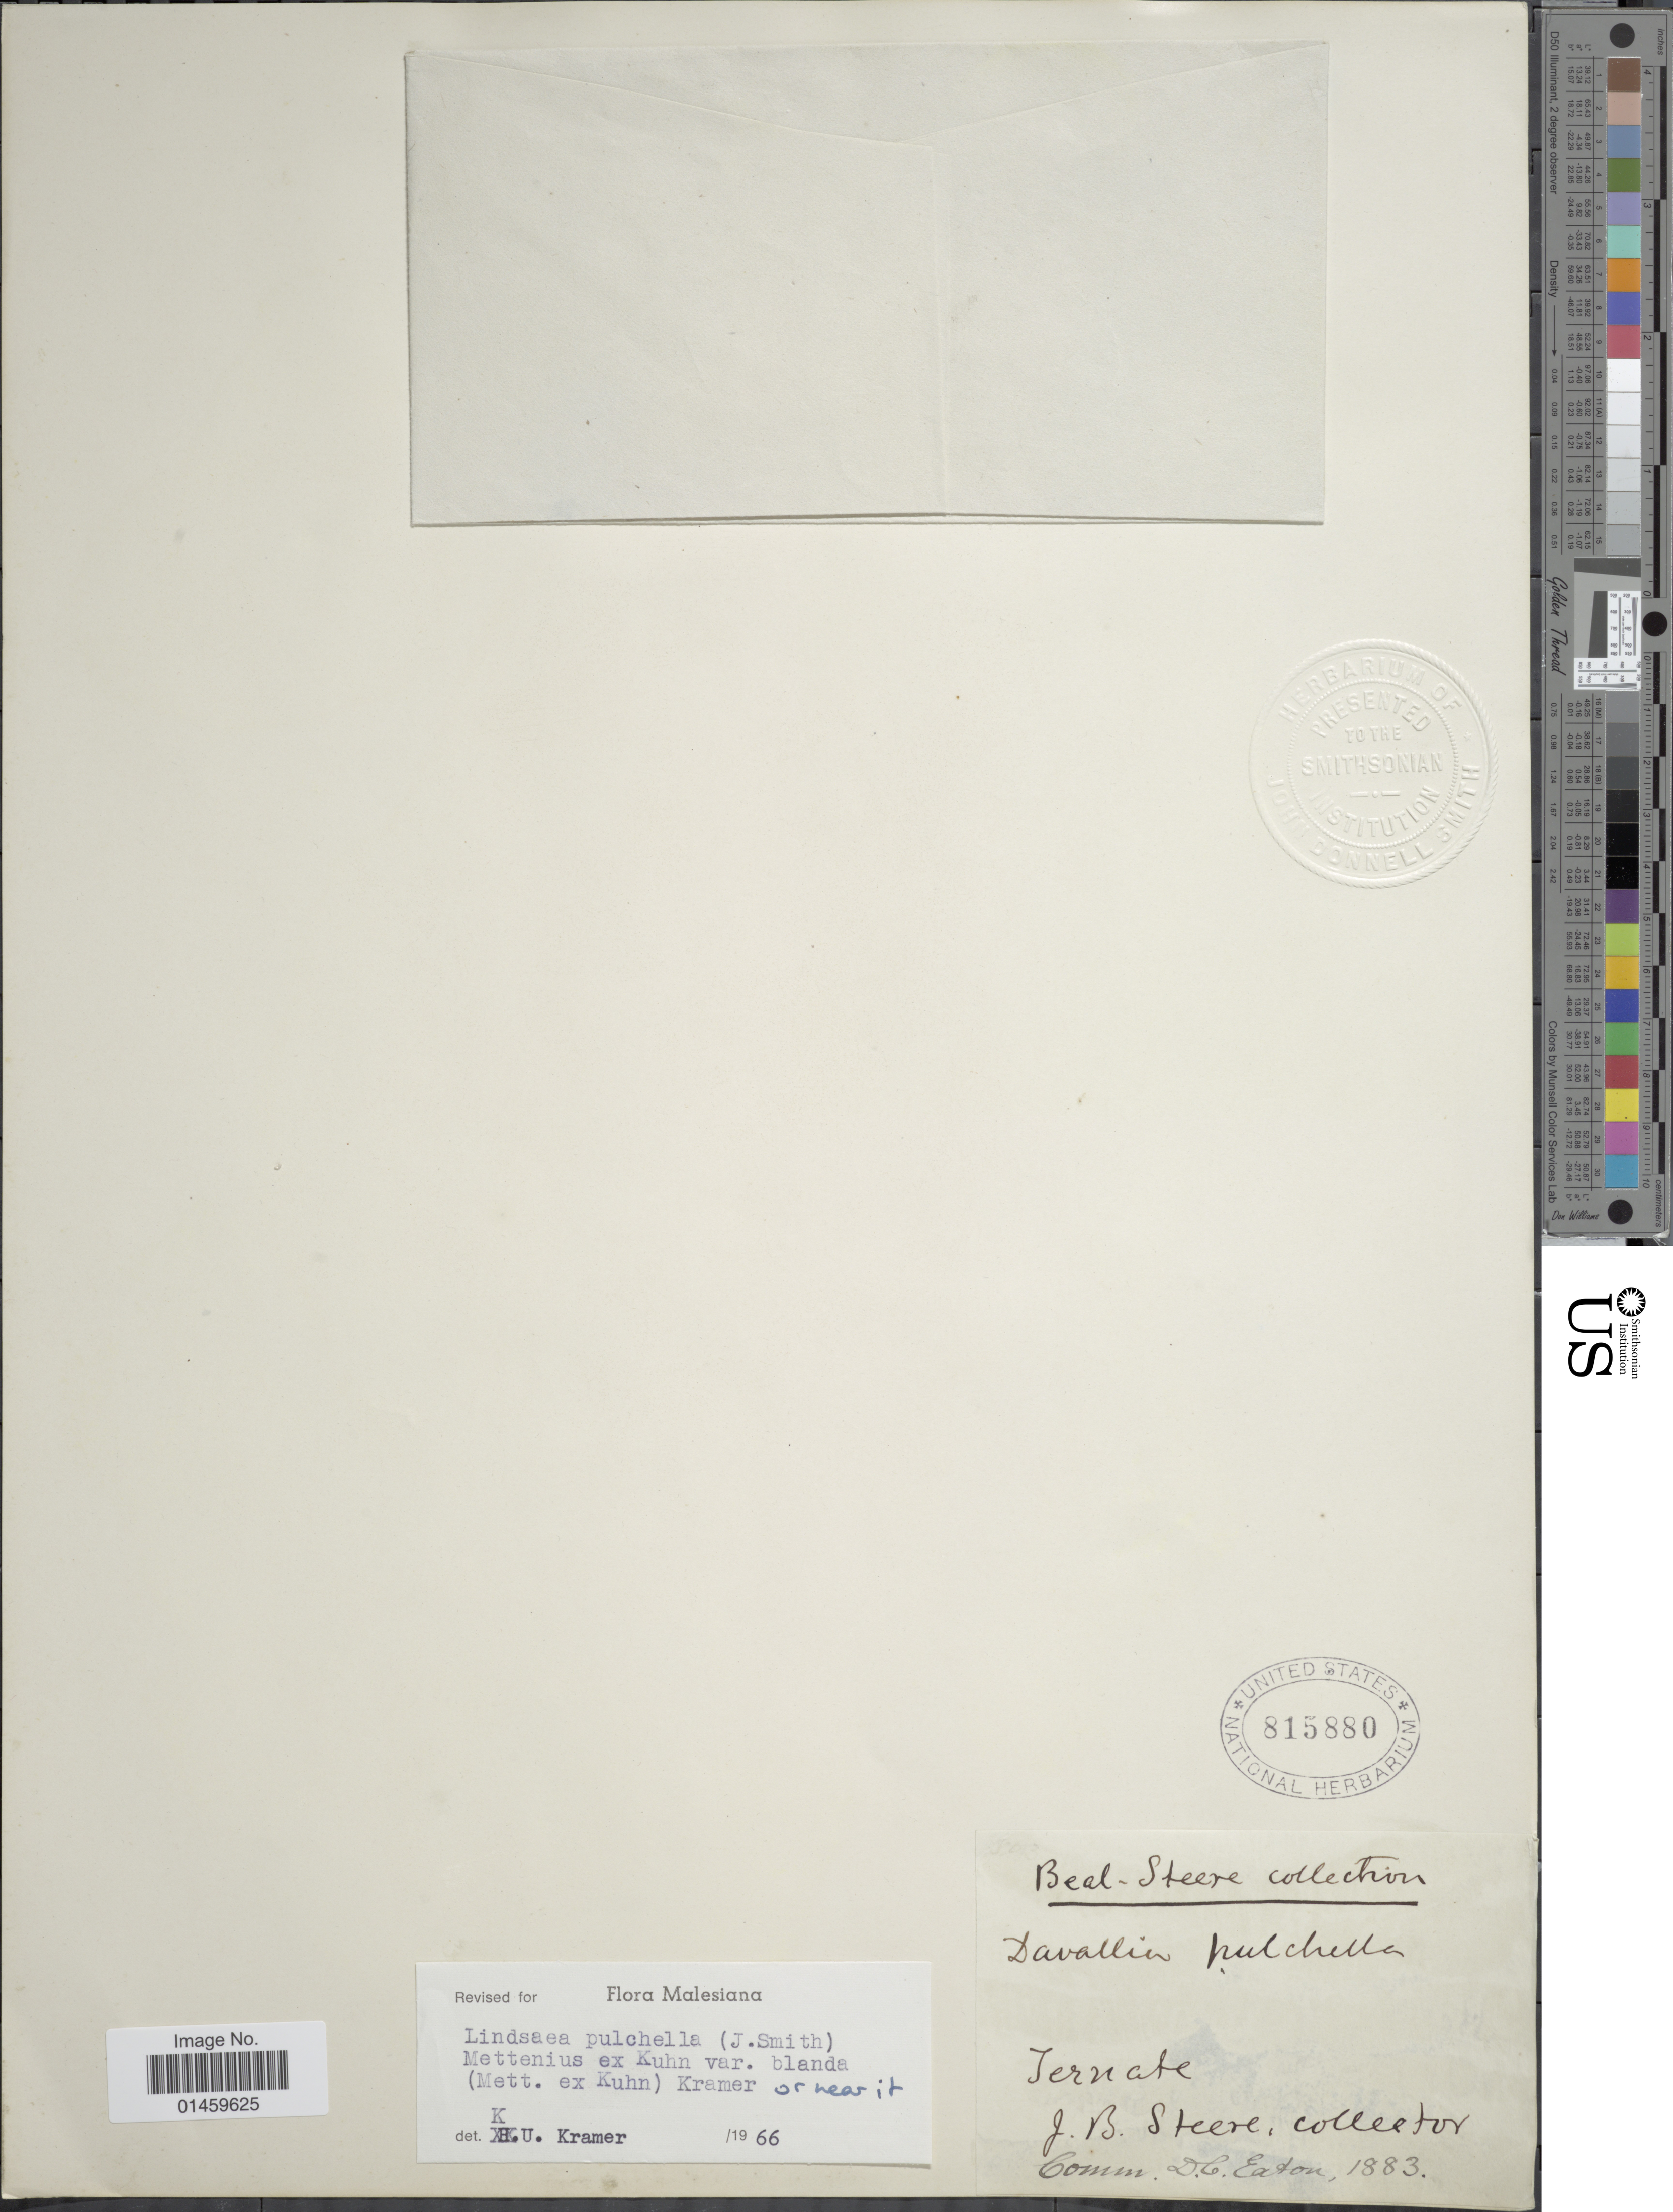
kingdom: Plantae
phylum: Tracheophyta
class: Polypodiopsida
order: Polypodiales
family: Lindsaeaceae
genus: Lindsaea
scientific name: Lindsaea pulchella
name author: (J. Sm.) Mett. ex Kuhn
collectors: J. B. Steere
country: Indonesia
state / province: Maluku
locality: Ternate.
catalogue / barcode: US 815880